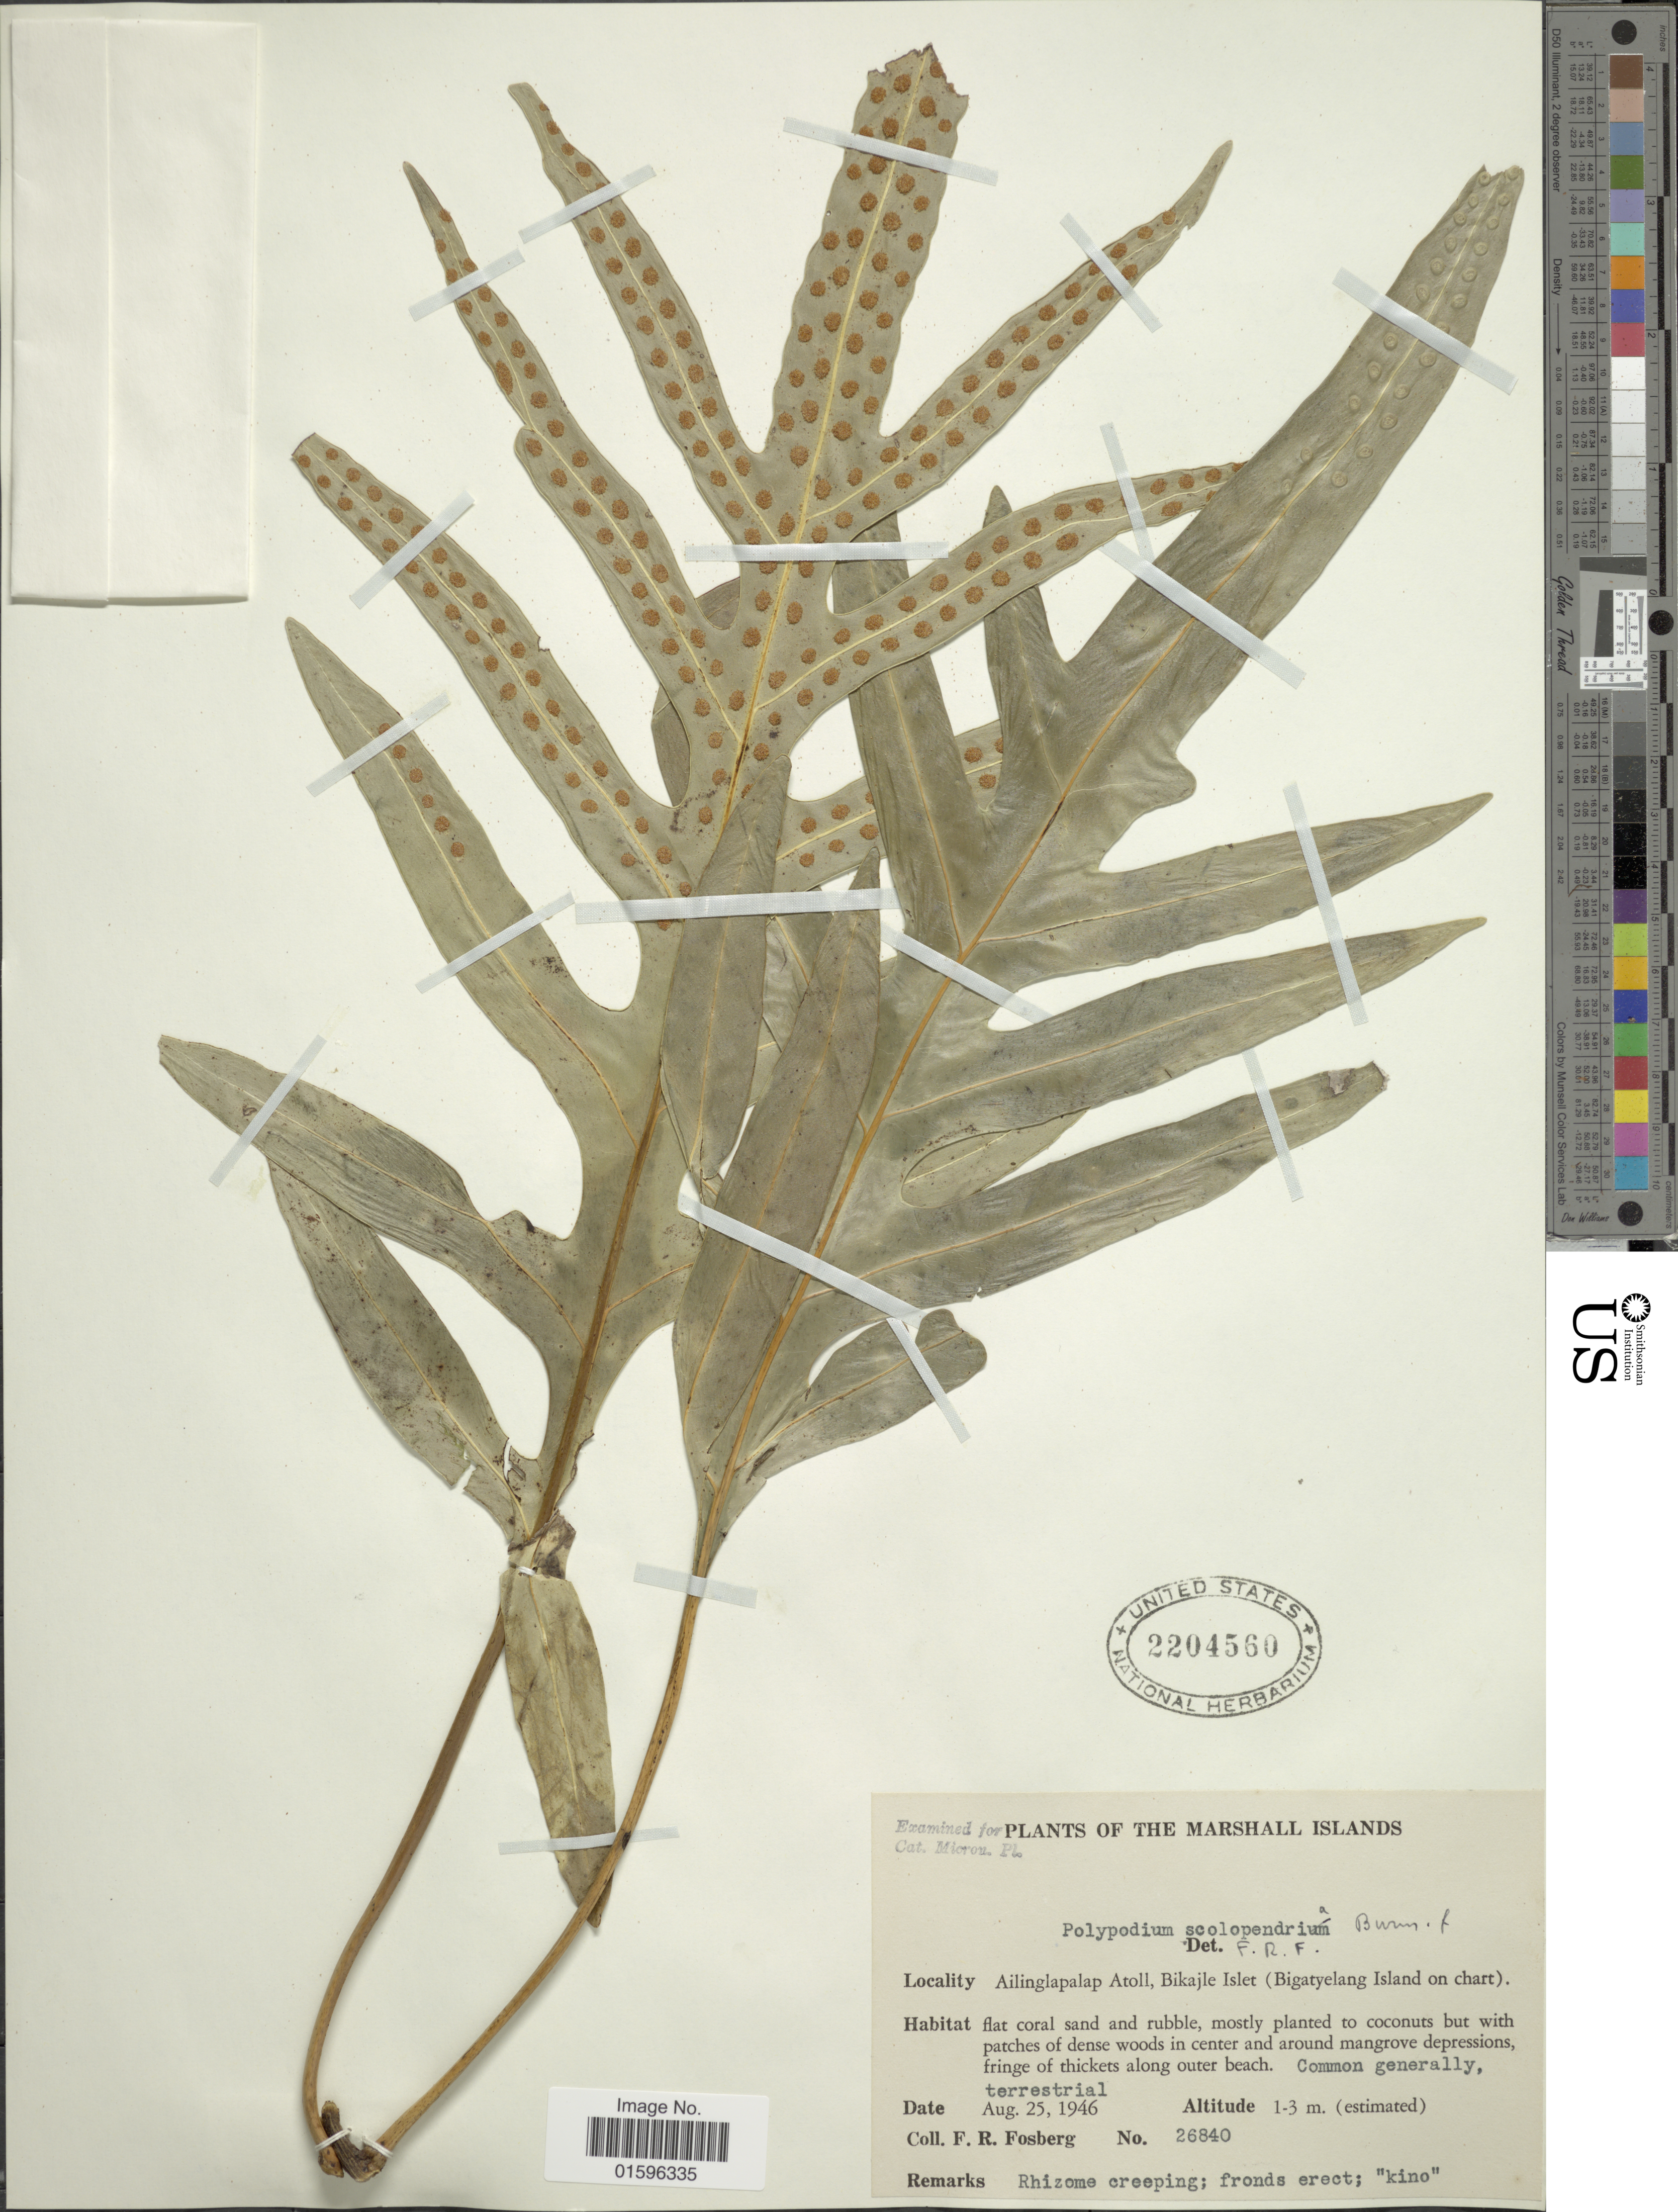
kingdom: Plantae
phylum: Tracheophyta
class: Polypodiopsida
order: Polypodiales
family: Polypodiaceae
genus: Polypodium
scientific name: Polypodium scolopendria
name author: Burm. f.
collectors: F. R. Fosberg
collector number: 26840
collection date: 1946-08-25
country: Marshall Islands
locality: The Marshall Islands, Ailinglapalap Atoll, bikajle Islet (Bigatyelang Island on chart)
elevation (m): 1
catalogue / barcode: US 2204560